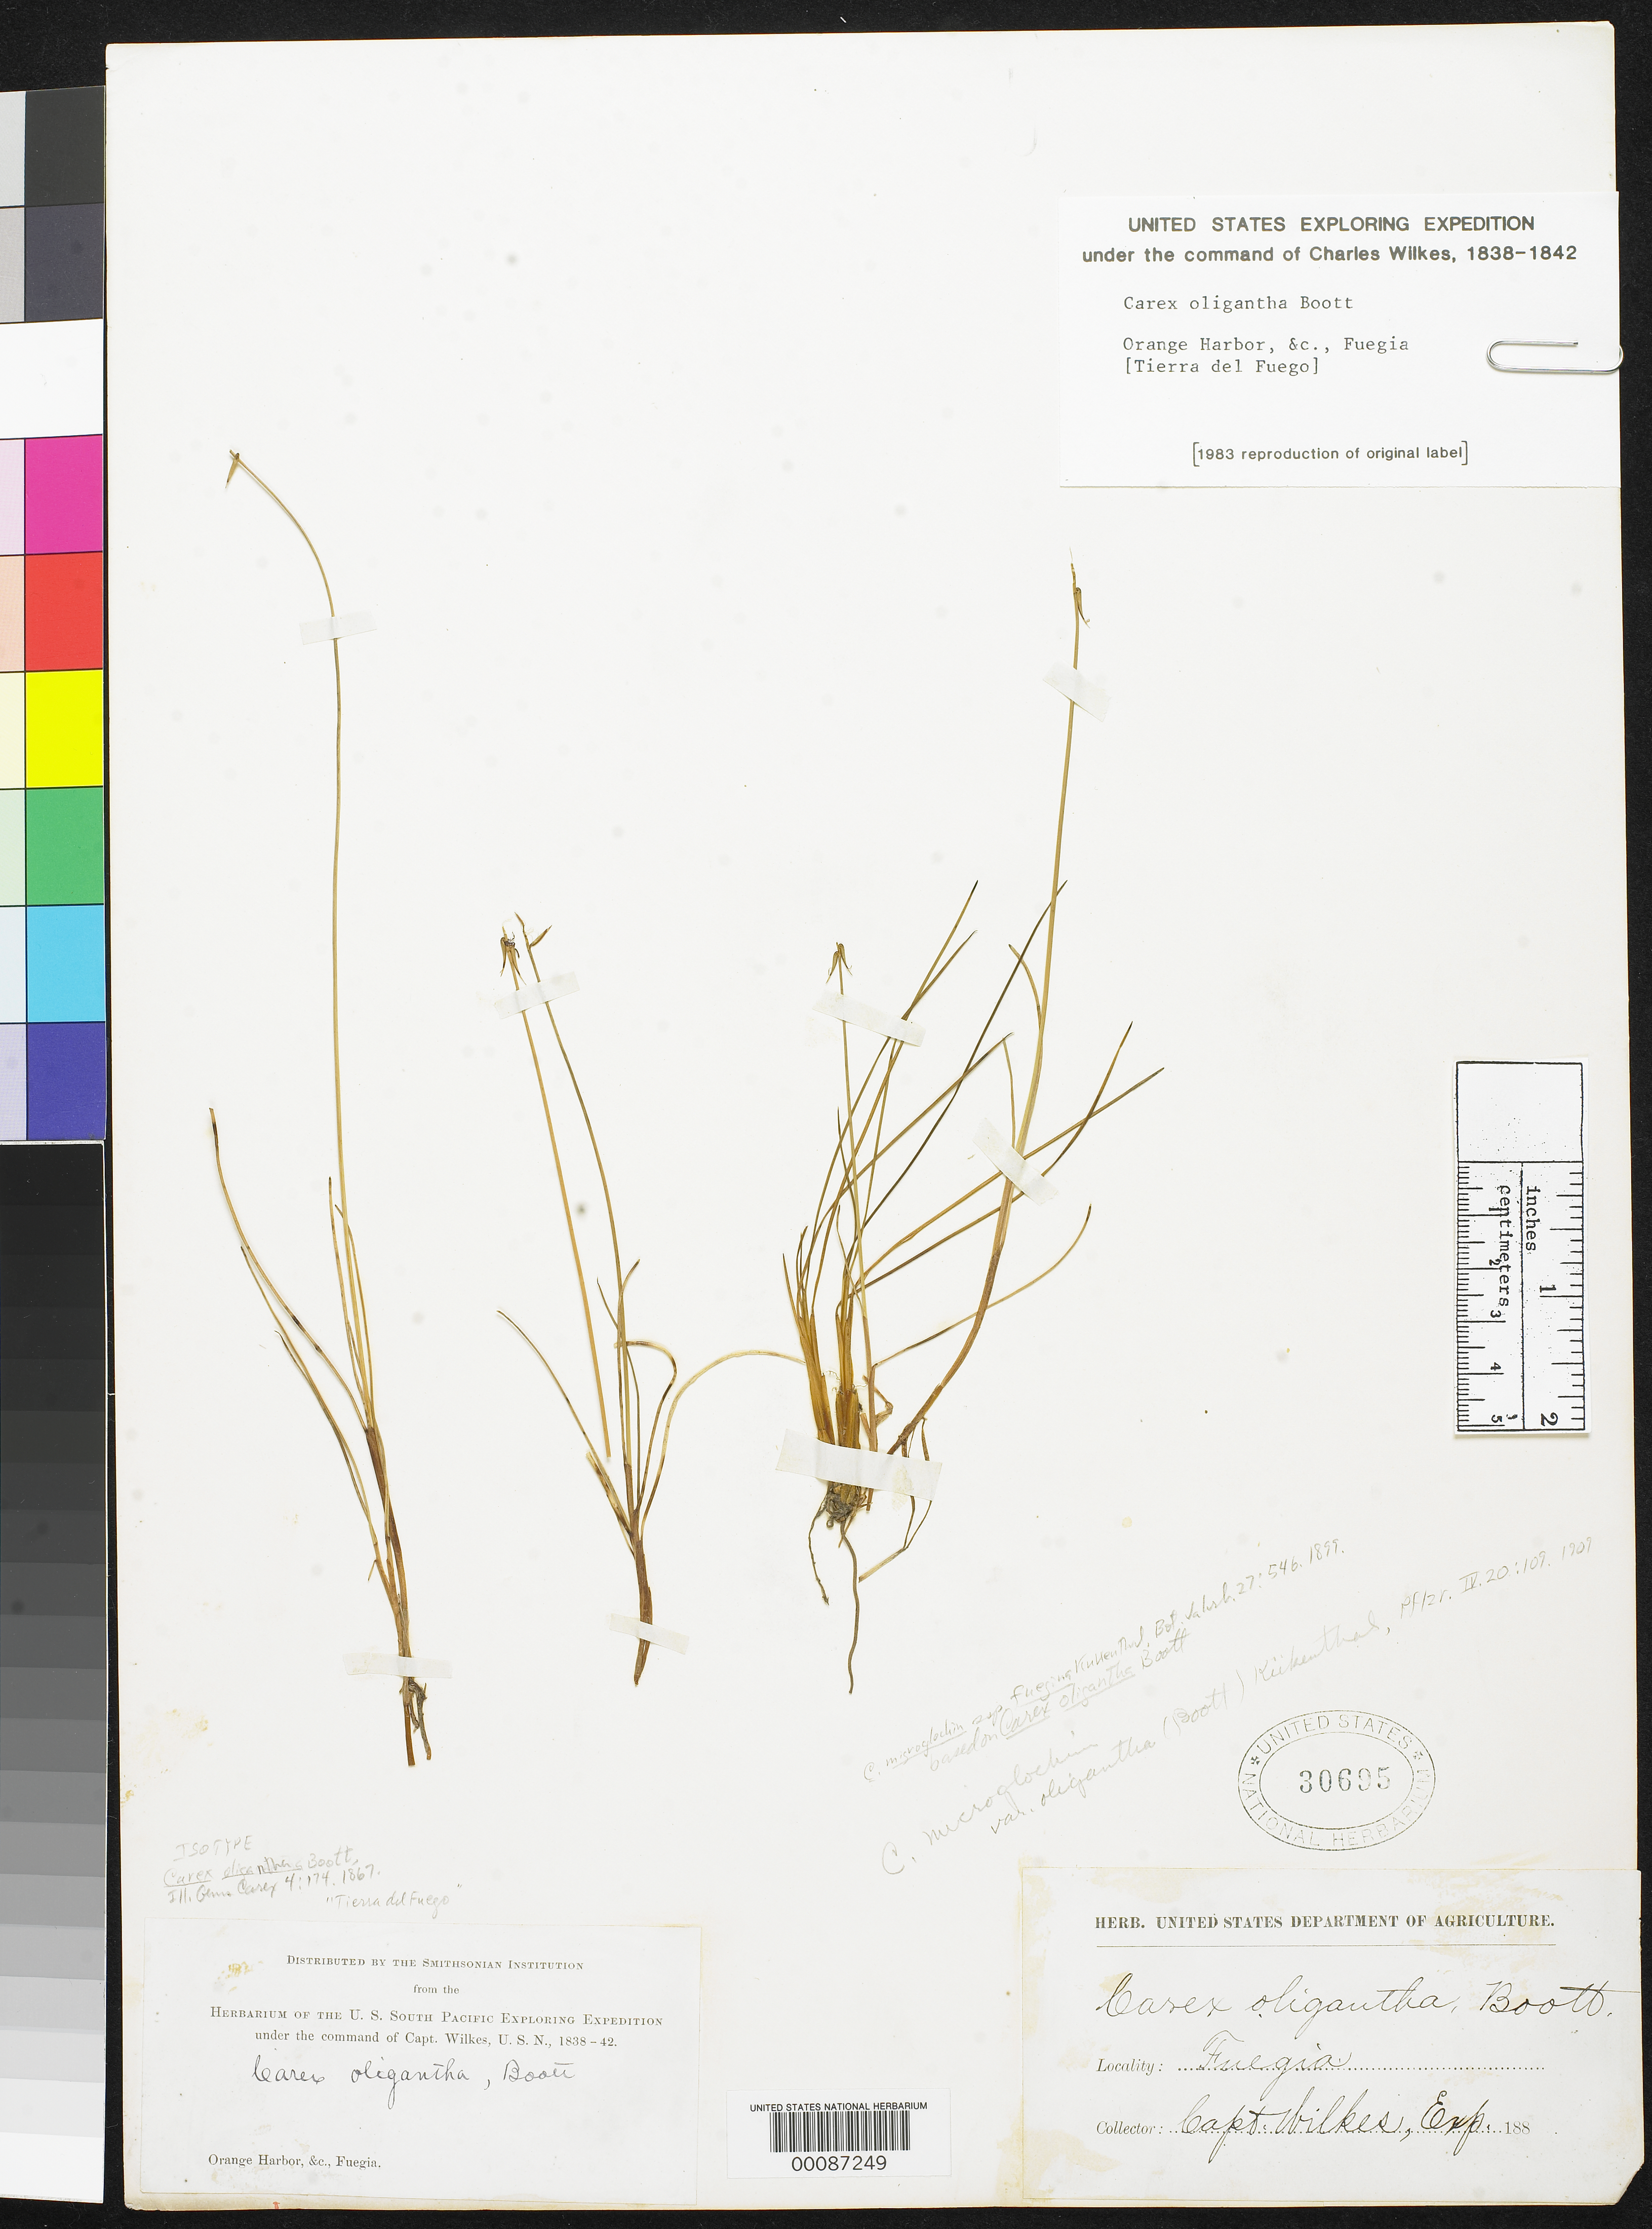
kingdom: Plantae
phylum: Tracheophyta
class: Liliopsida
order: Poales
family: Cyperaceae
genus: Carex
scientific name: Carex oligantha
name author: Boott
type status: Isotype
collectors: Wilkes Explor. Exped.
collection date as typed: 1838 to -- --- 1842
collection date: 1838/1842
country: Chile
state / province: Magallanes y de la Antártica Chilena (XII)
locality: Tierra del Fuego, Orange Harbor.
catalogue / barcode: US 30695